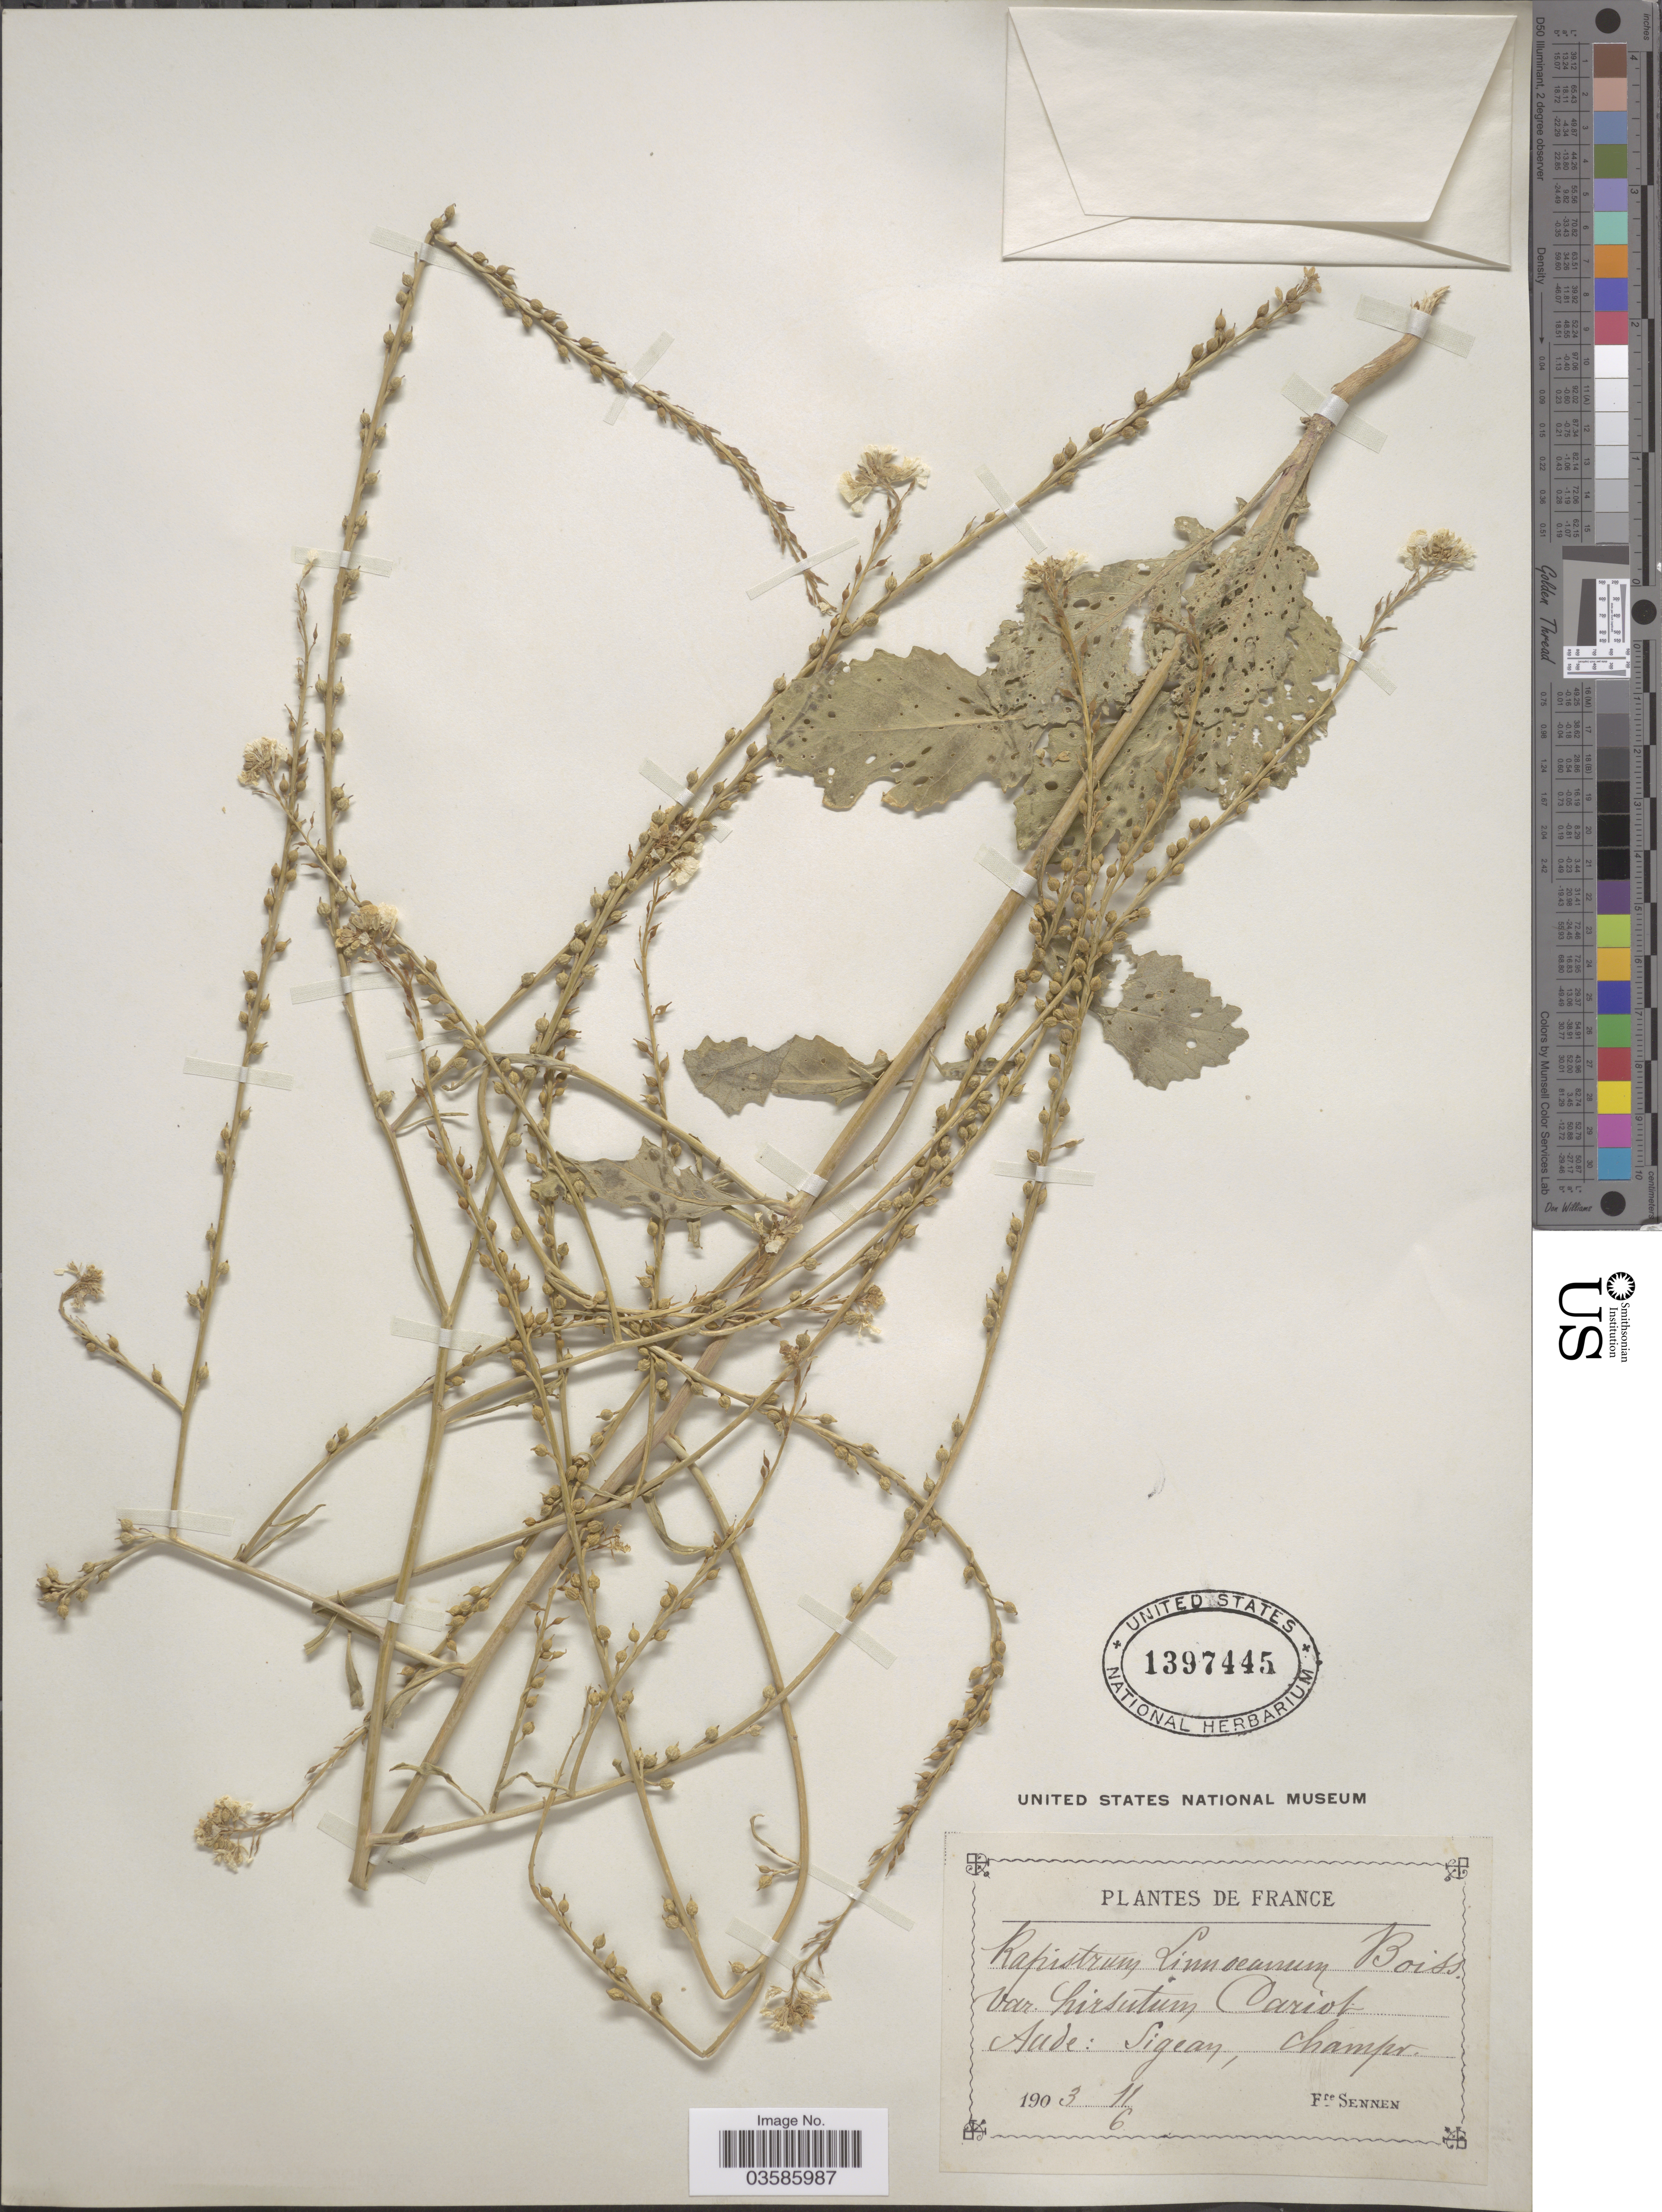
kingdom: Plantae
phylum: Tracheophyta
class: Magnoliopsida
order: Brassicales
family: Brassicaceae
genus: Rapistrum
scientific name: Rapistrum linnaeanum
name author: Boiss. & Reut.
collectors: E. Sennen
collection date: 1903-06-11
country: France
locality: Ande: Sigean, champr.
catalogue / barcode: US 1397445